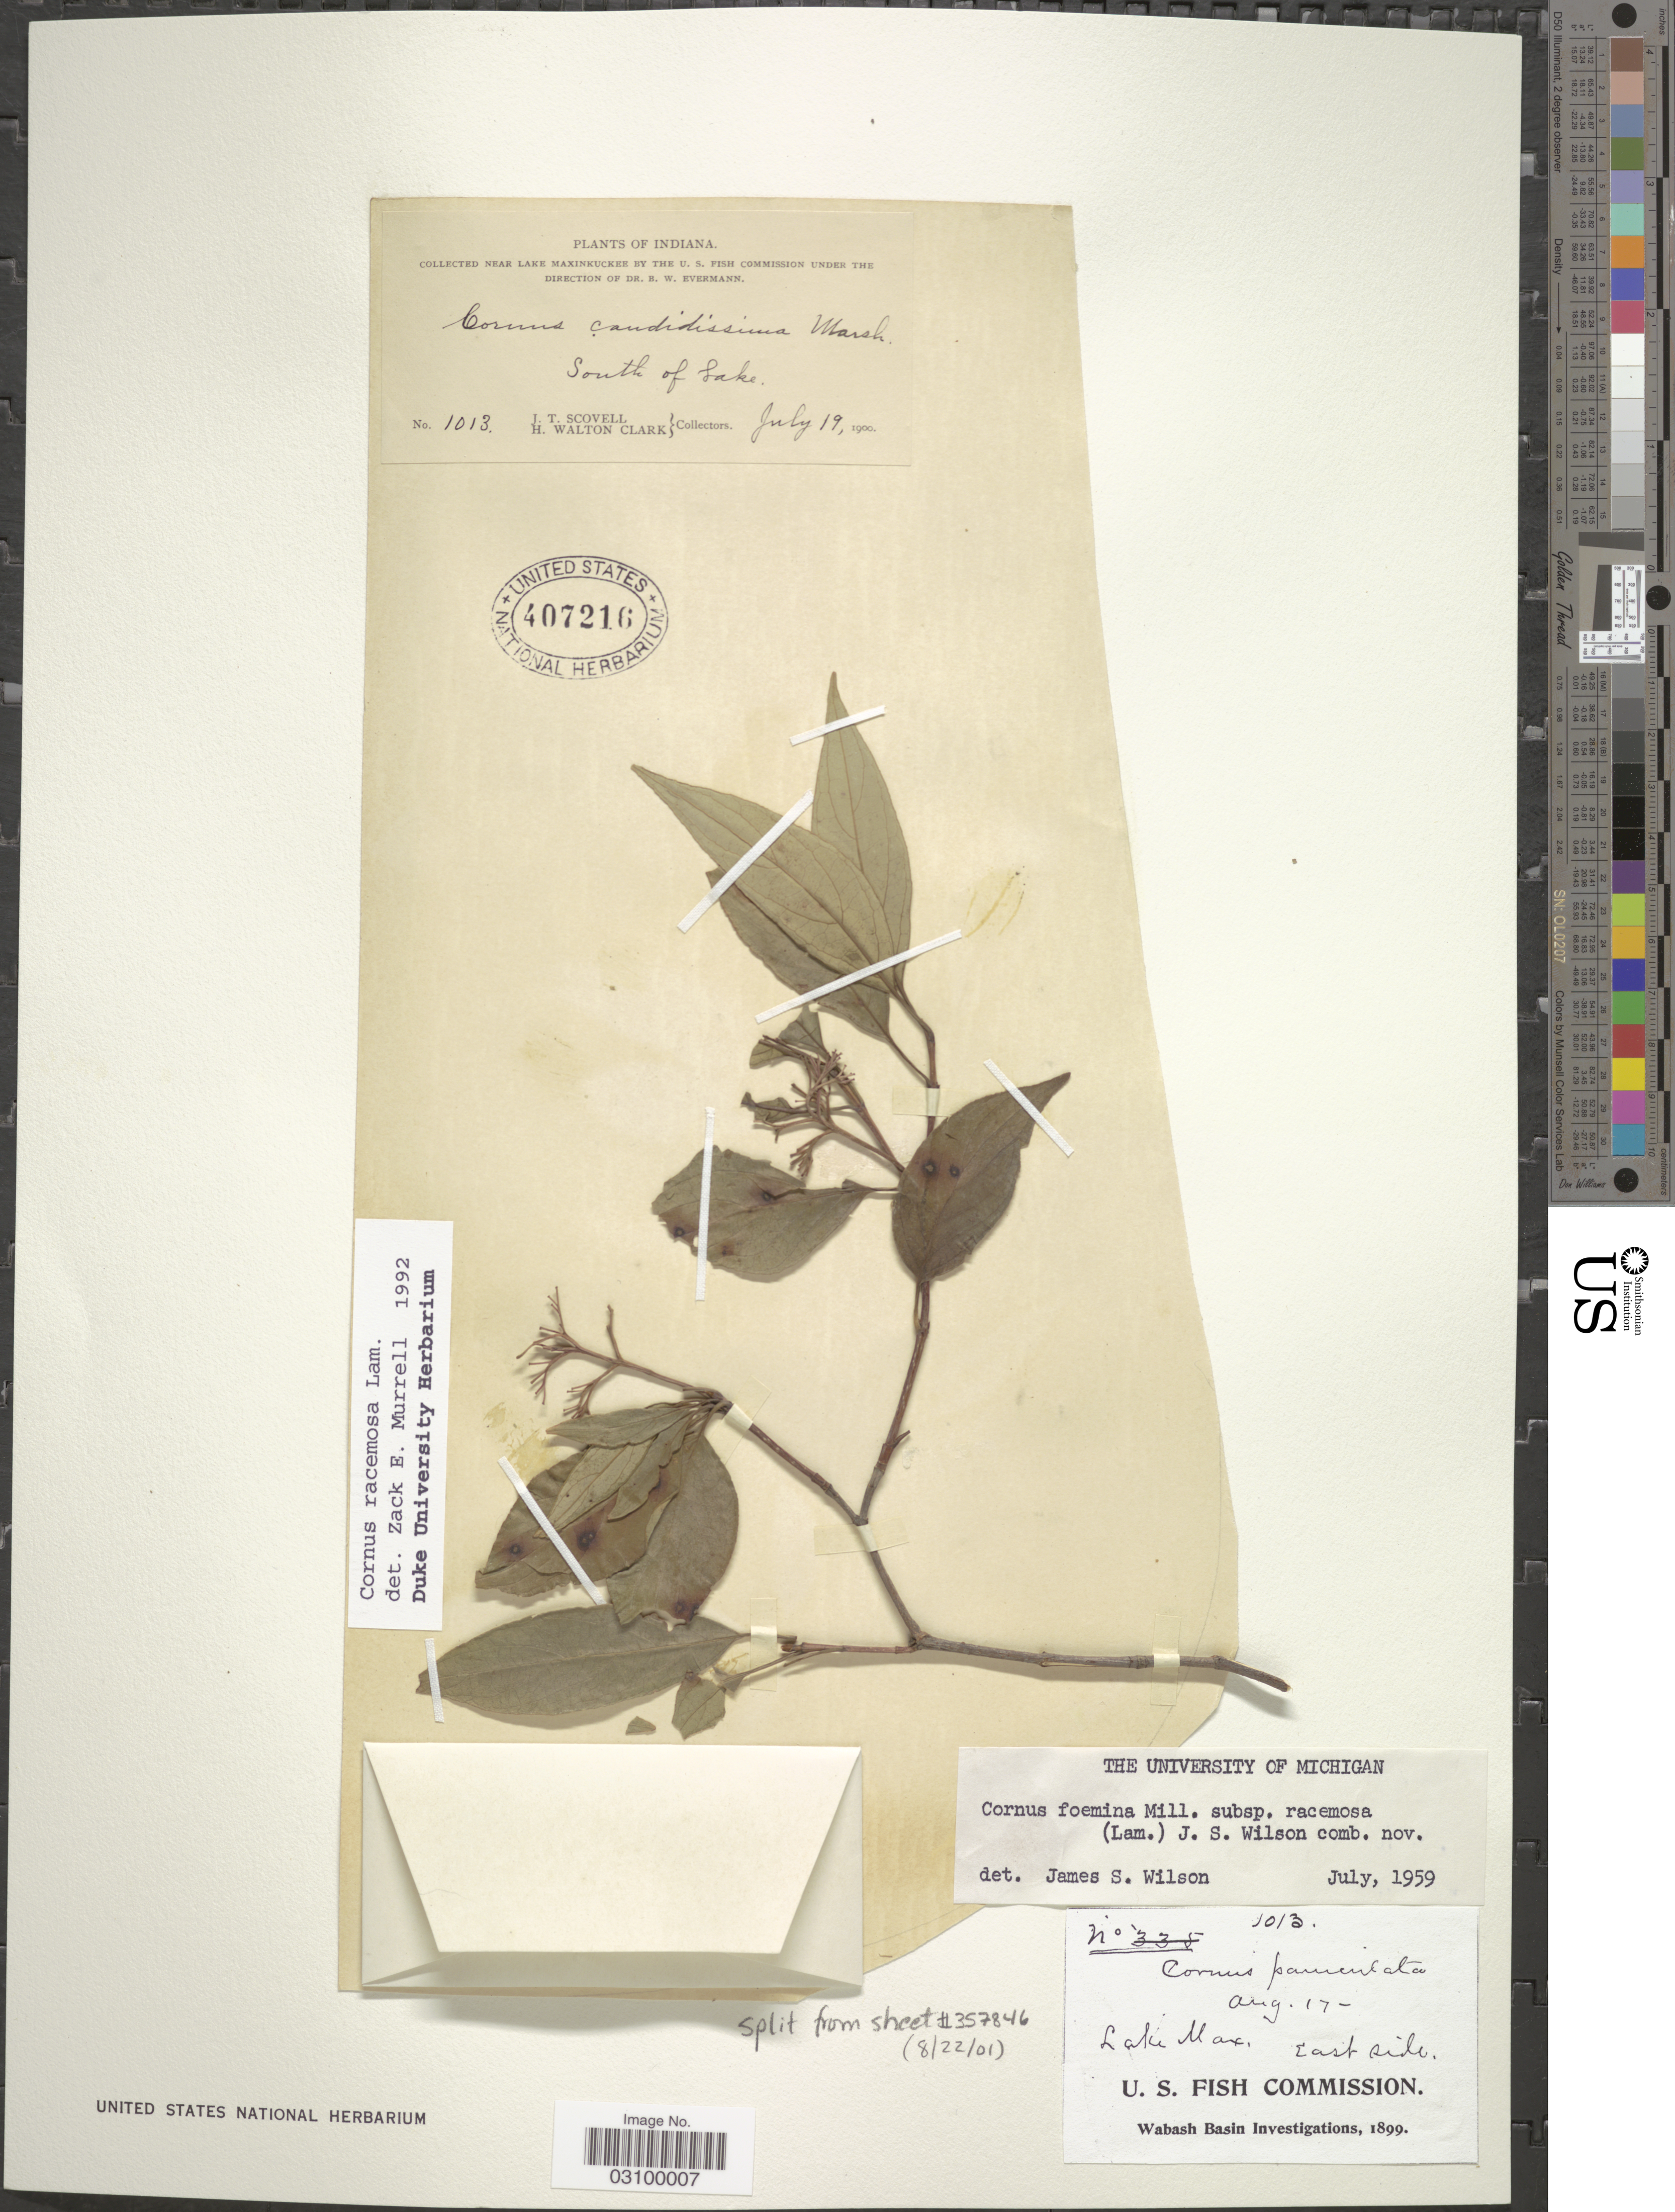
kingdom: Plantae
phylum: Tracheophyta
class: Magnoliopsida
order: Cornales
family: Cornaceae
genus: Cornus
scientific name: Cornus racemosa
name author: Lam.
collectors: J. T. Scovell & H. W. Clark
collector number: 1013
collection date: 1900-07-19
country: United States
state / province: Indiana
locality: Near lake Maxinkuckee. South of Lake.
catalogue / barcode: US 407216